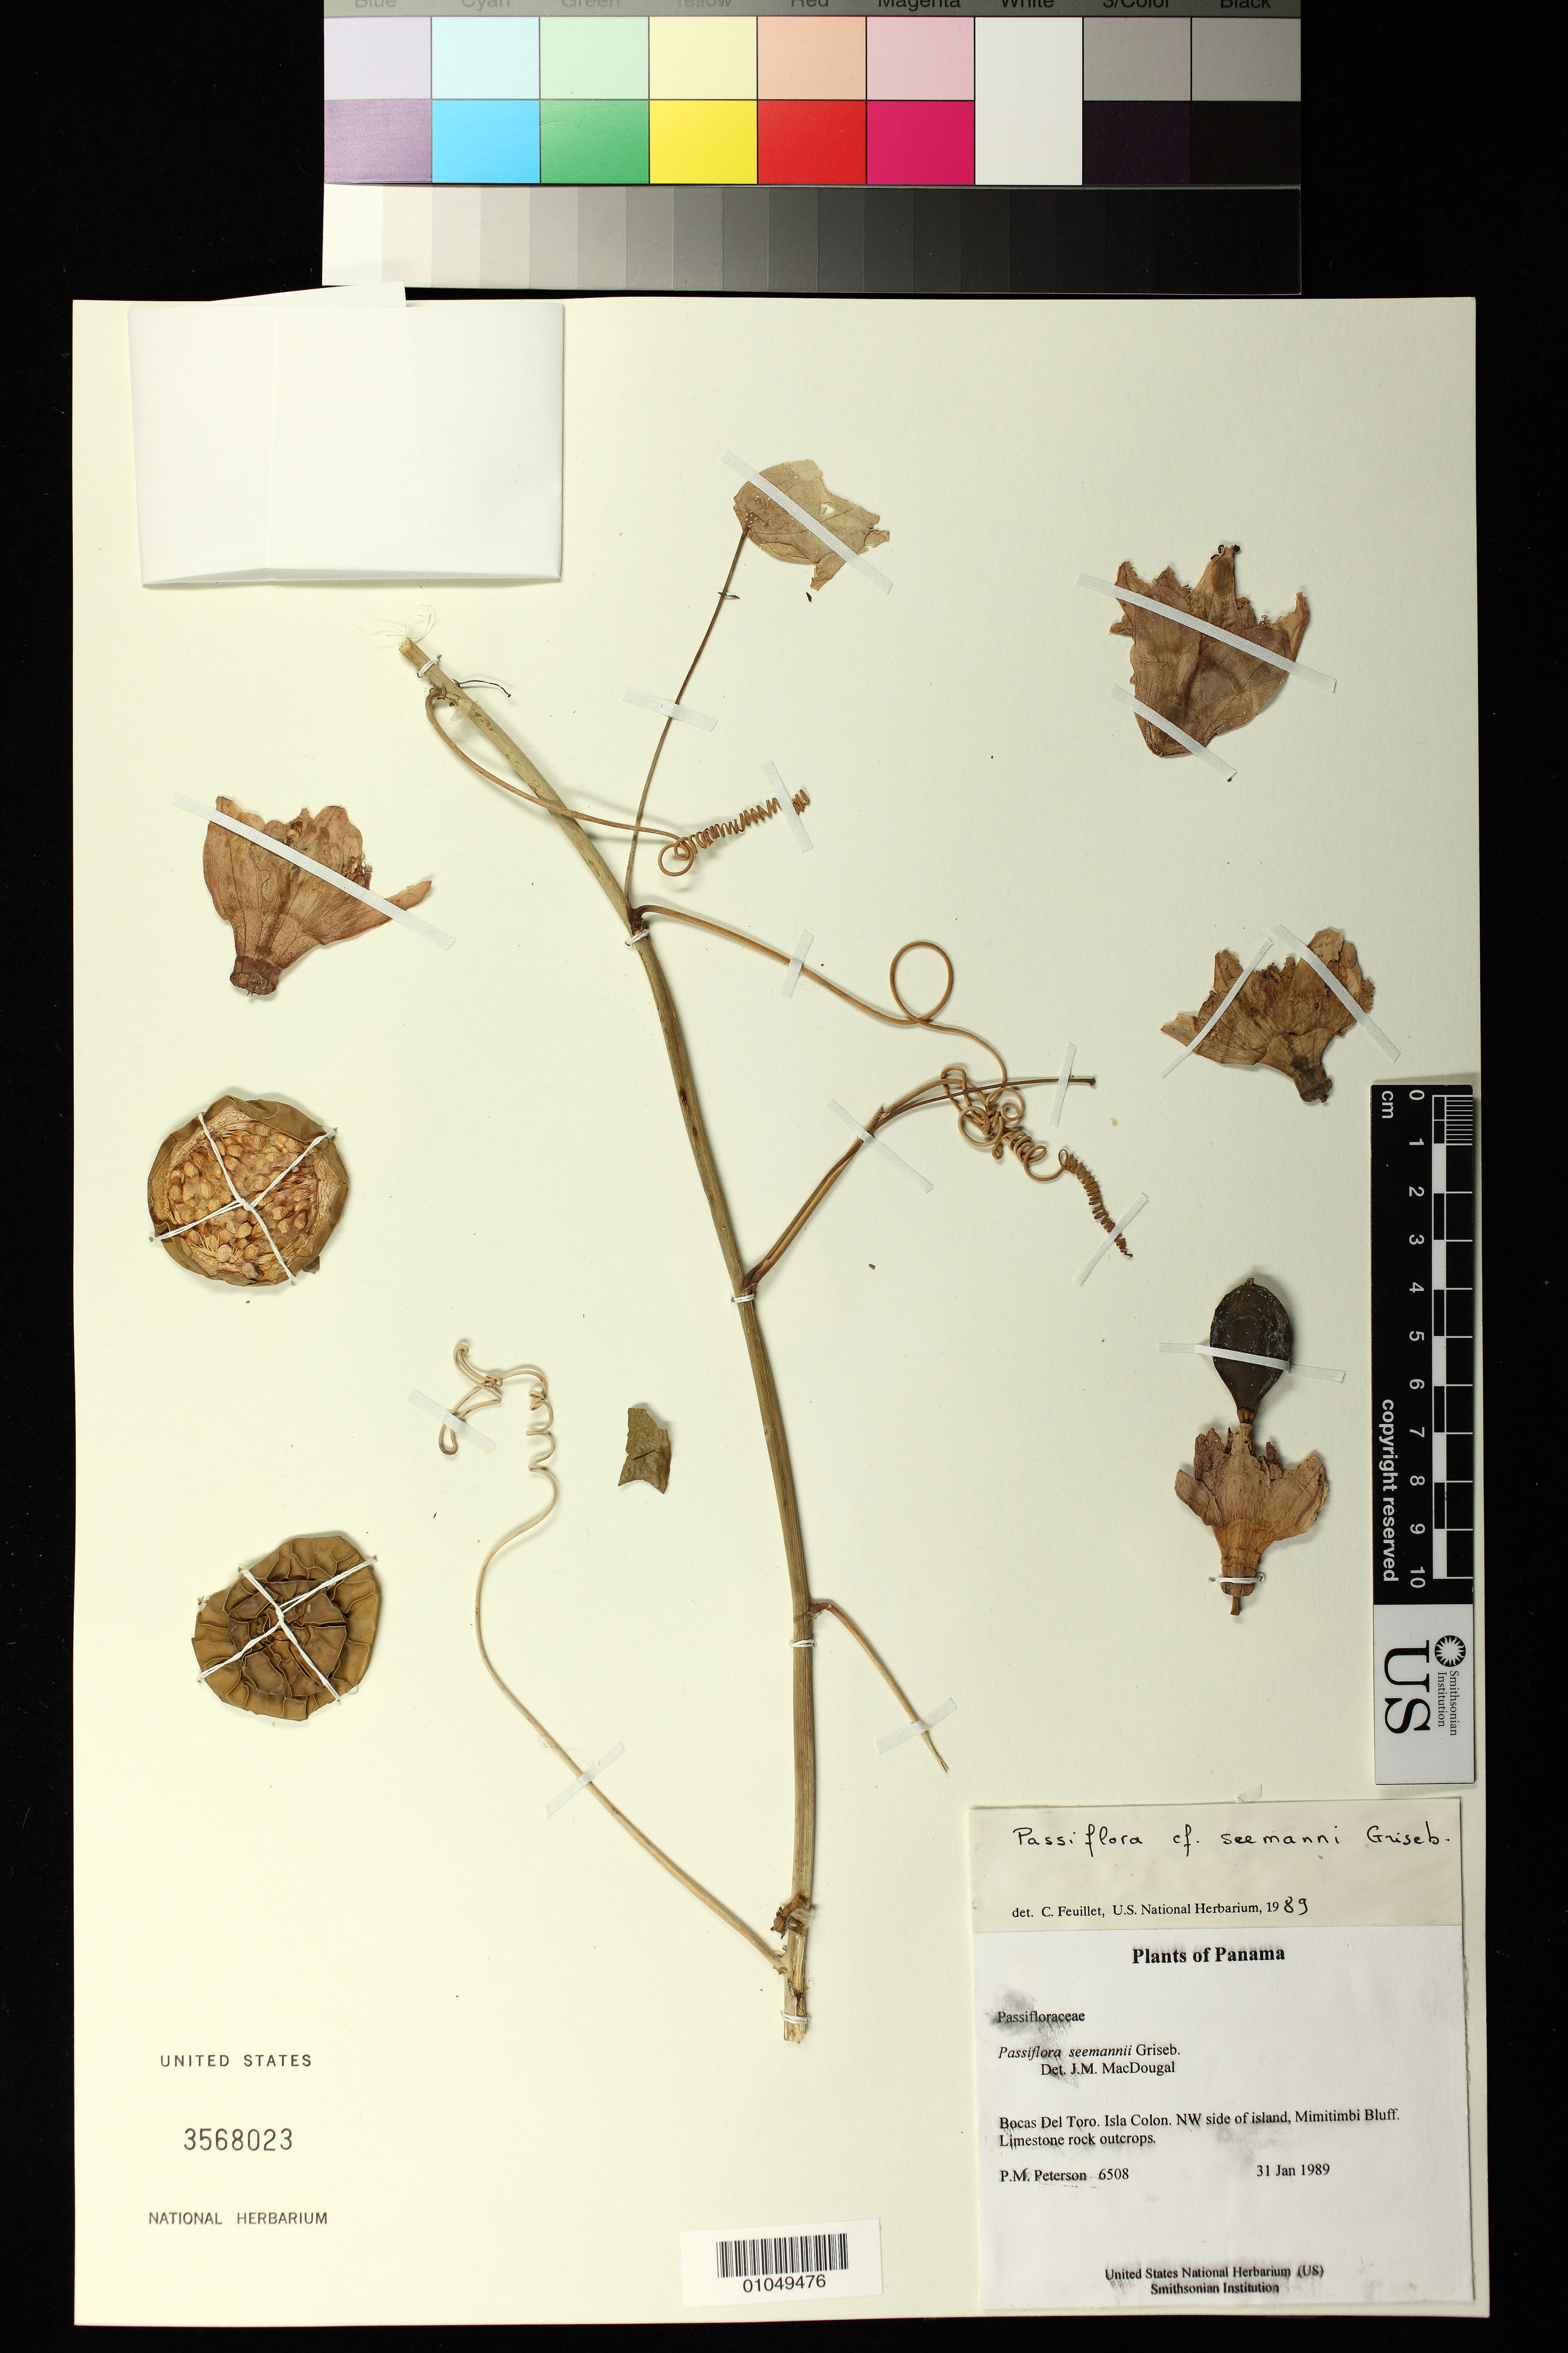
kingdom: Plantae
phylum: Tracheophyta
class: Magnoliopsida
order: Malpighiales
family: Passifloraceae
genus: Passiflora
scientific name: Passiflora seemannii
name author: Griseb.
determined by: MacDougal, John M.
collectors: P. M. Peterson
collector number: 06508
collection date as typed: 31 Jan 1989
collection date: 1989-01-31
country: Panama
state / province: Bocas del Toro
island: Colón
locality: NW side of island, Mimitimbi Bluff.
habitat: Limestone rock outcrops.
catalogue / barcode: US 3568023